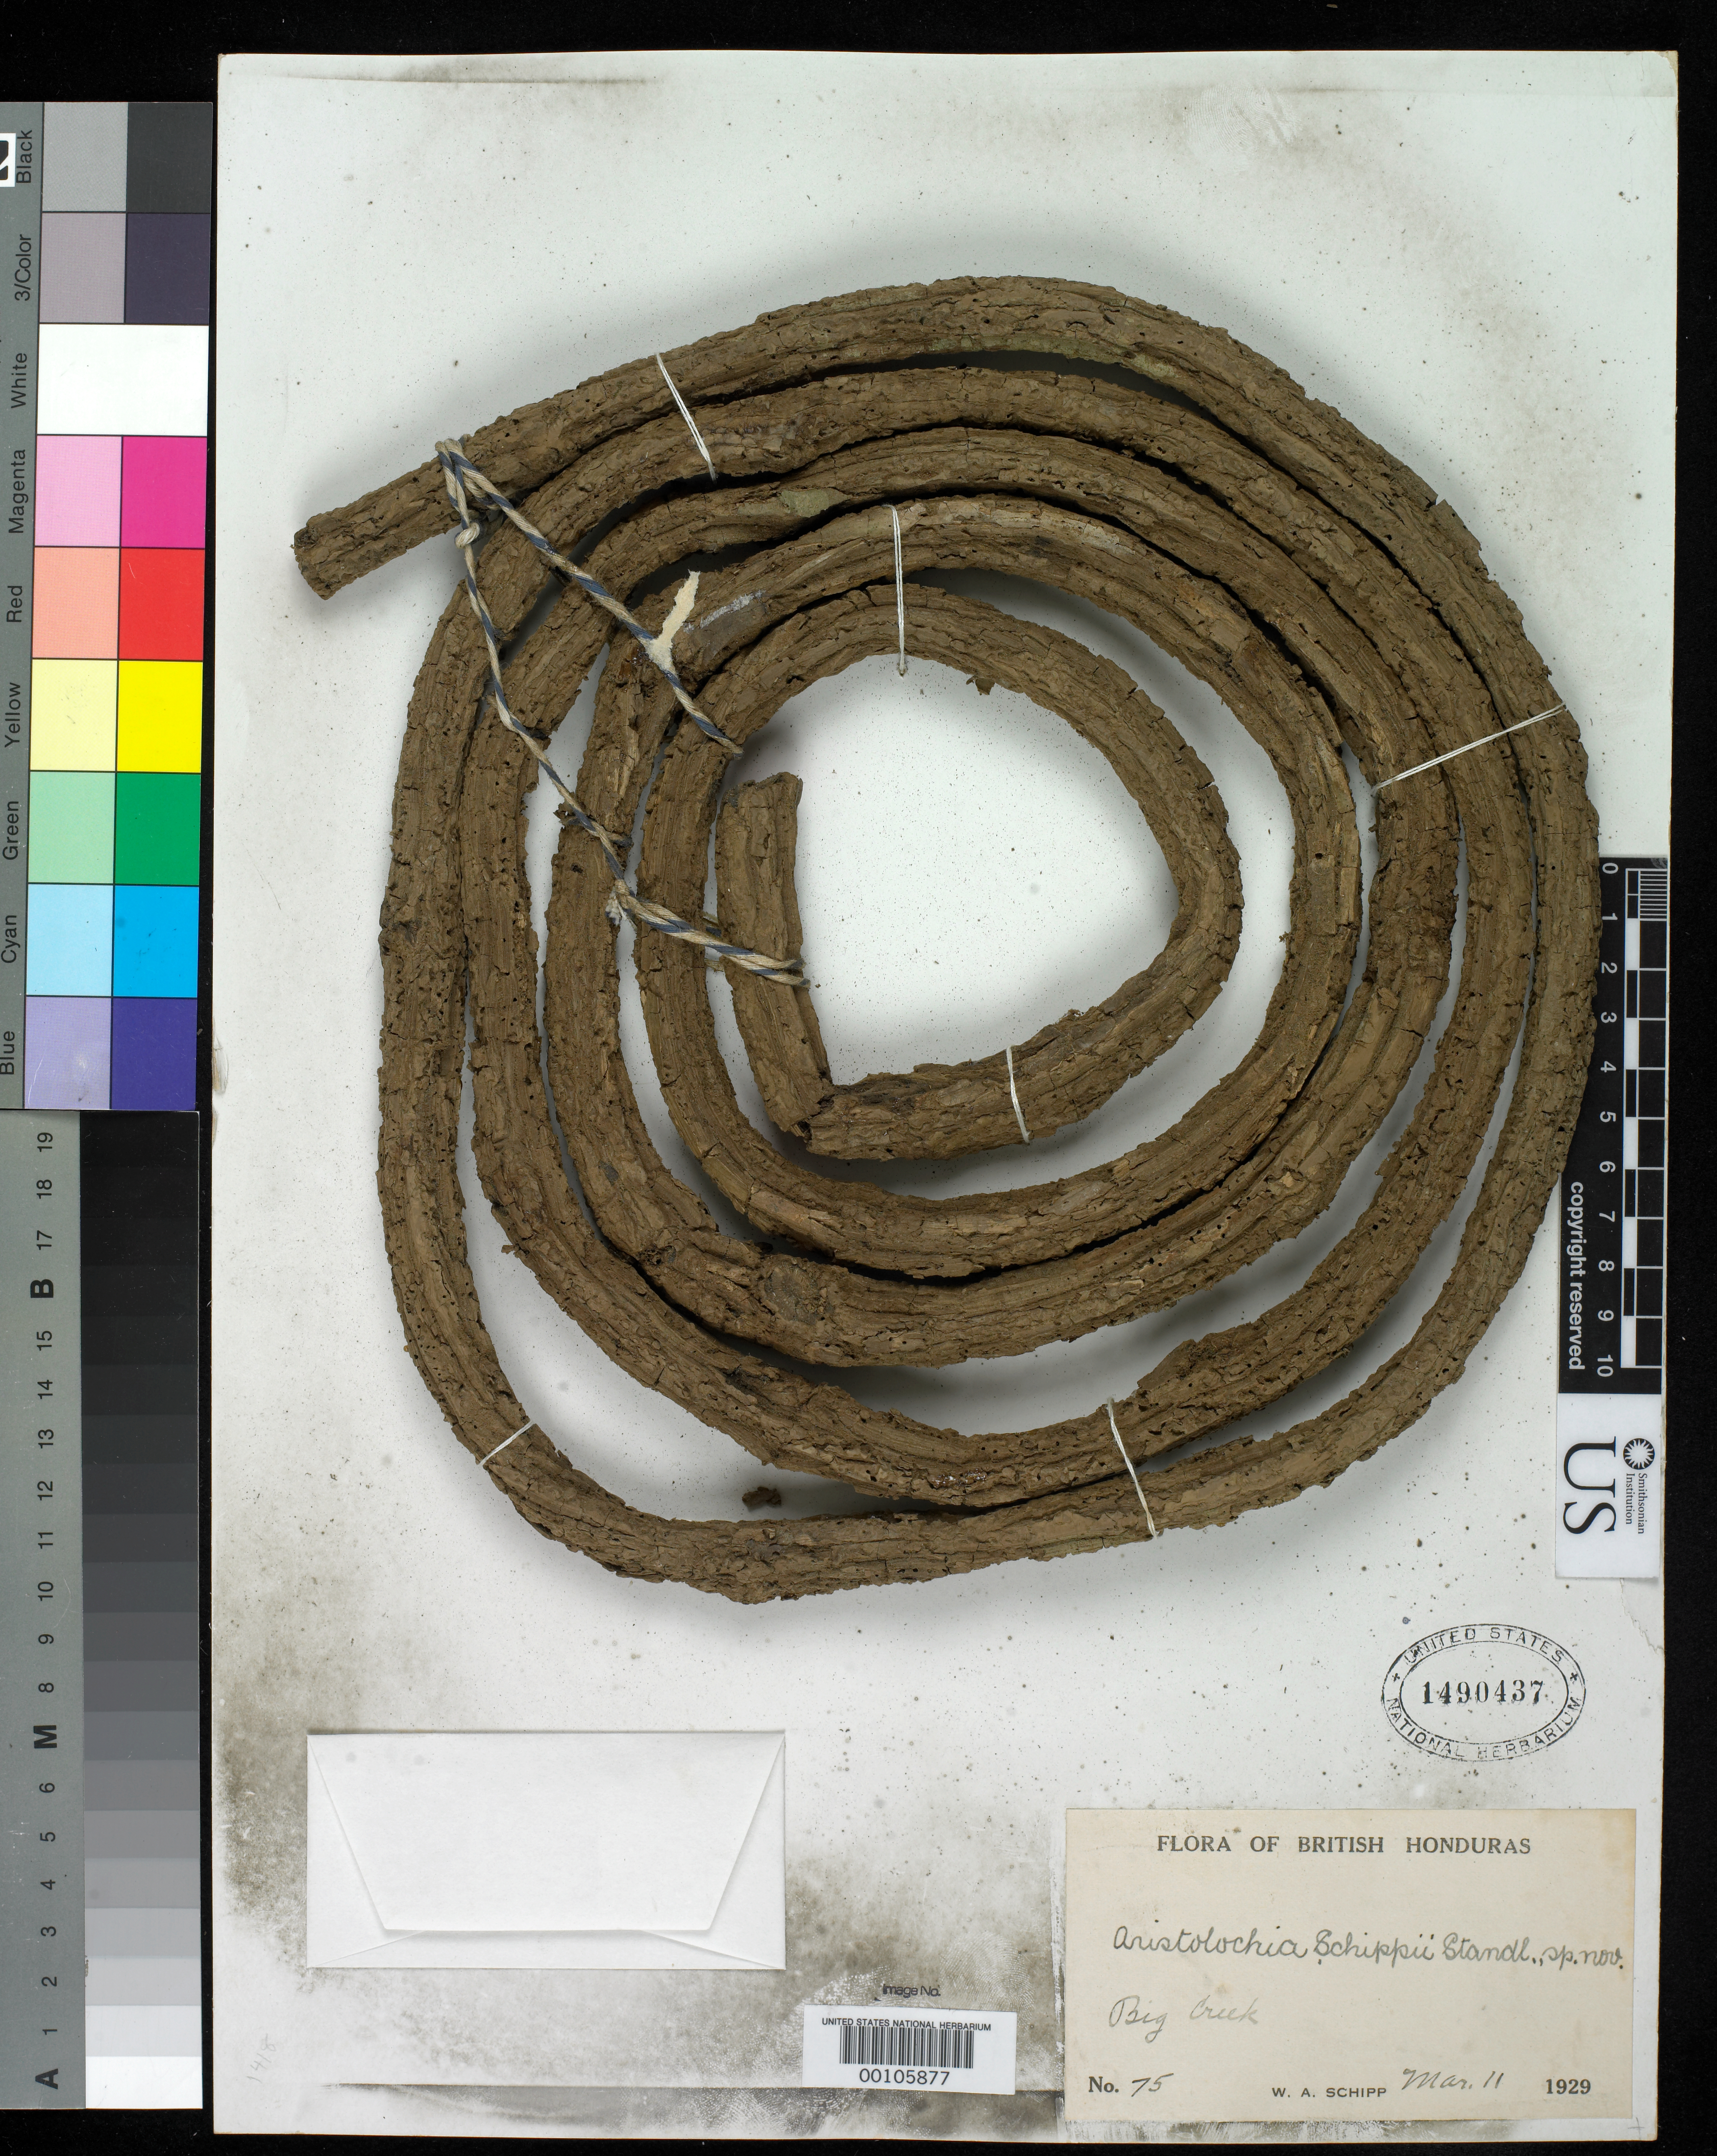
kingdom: Plantae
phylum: Tracheophyta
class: Magnoliopsida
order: Piperales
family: Aristolochiaceae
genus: Aristolochia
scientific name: Aristolochia schippii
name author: Standl.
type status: Isotype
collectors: W. Schipp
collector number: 75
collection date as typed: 11 Mar 1929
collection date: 1929-03-11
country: Belize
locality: Big Creek.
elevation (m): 15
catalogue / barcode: US 1490437